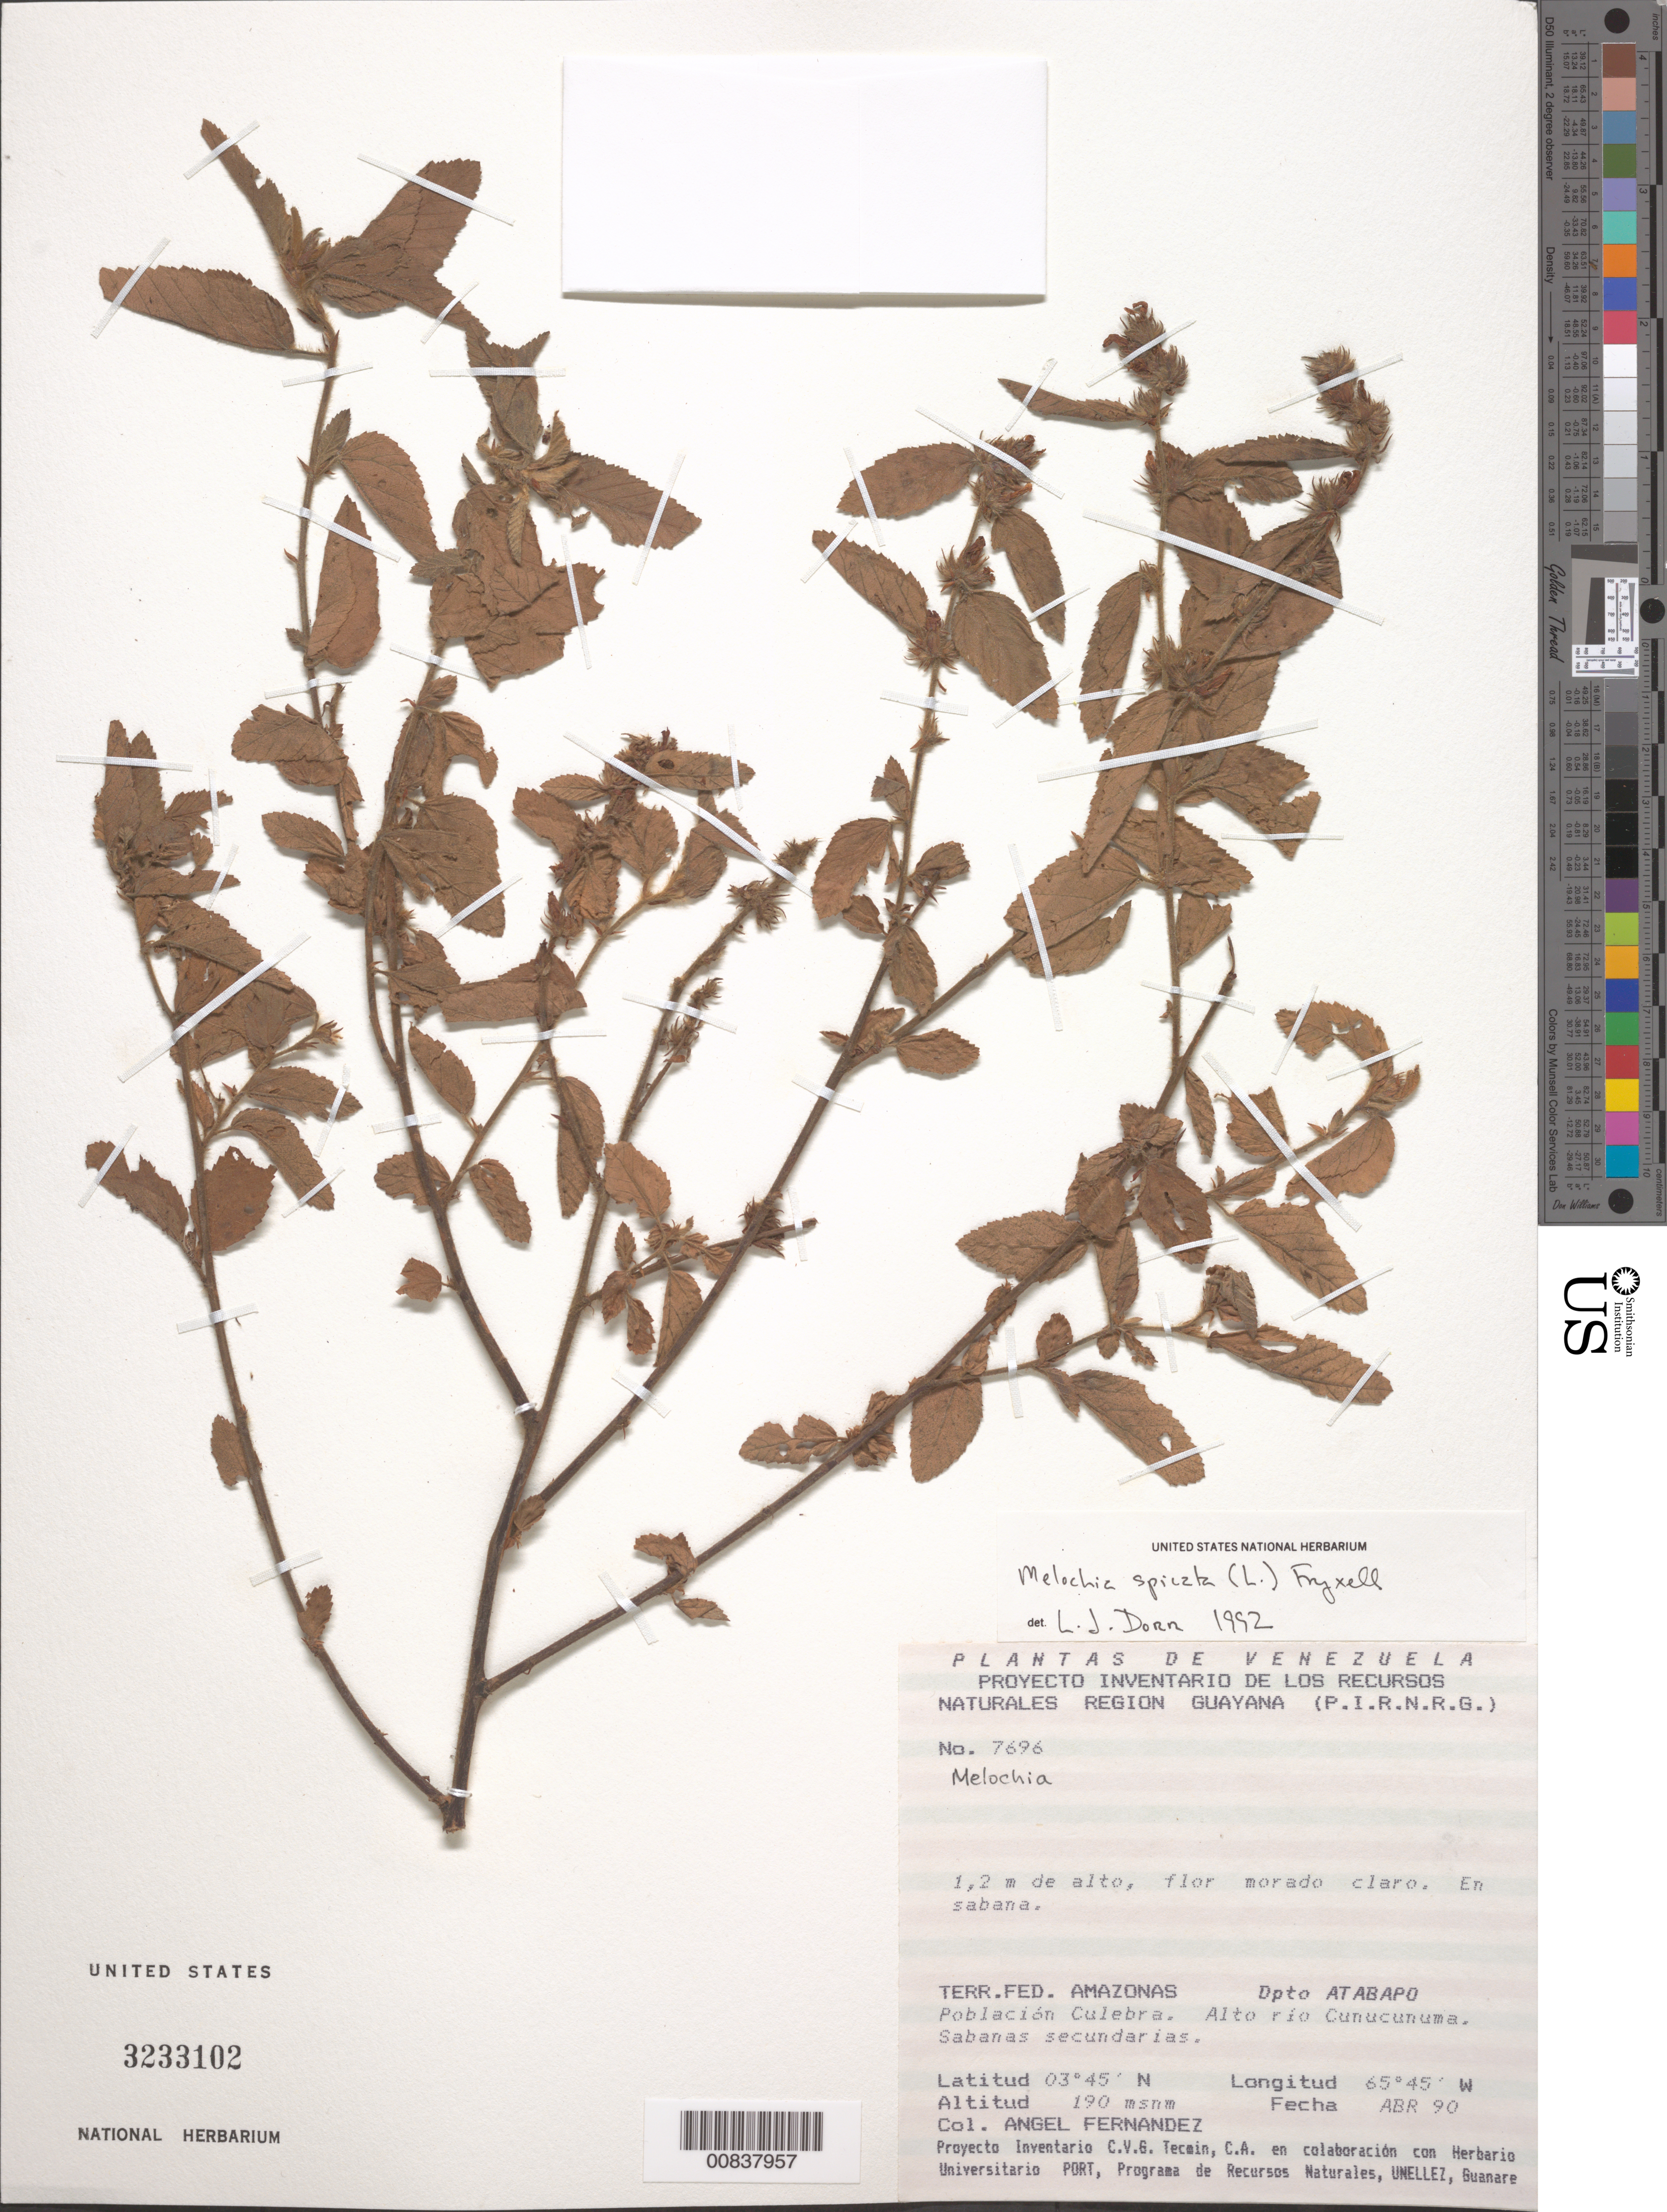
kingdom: Plantae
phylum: Tracheophyta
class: Magnoliopsida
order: Malvales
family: Malvaceae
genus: Melochia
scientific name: Melochia spicata var. spicata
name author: (L.) Fryxell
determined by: Dorr, L. J., (BOT), Smithsonian Institution - National Museum of Natural History (UNITED STATES)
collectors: A. Fernández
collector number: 7696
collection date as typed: Apr-90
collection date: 1990-04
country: Venezuela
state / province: Amazonas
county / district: Atabapo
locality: Poblacion Culebra, Alto Río Cunucunuma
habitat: Sabanas secundarias; en sabana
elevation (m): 190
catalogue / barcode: US 3233102